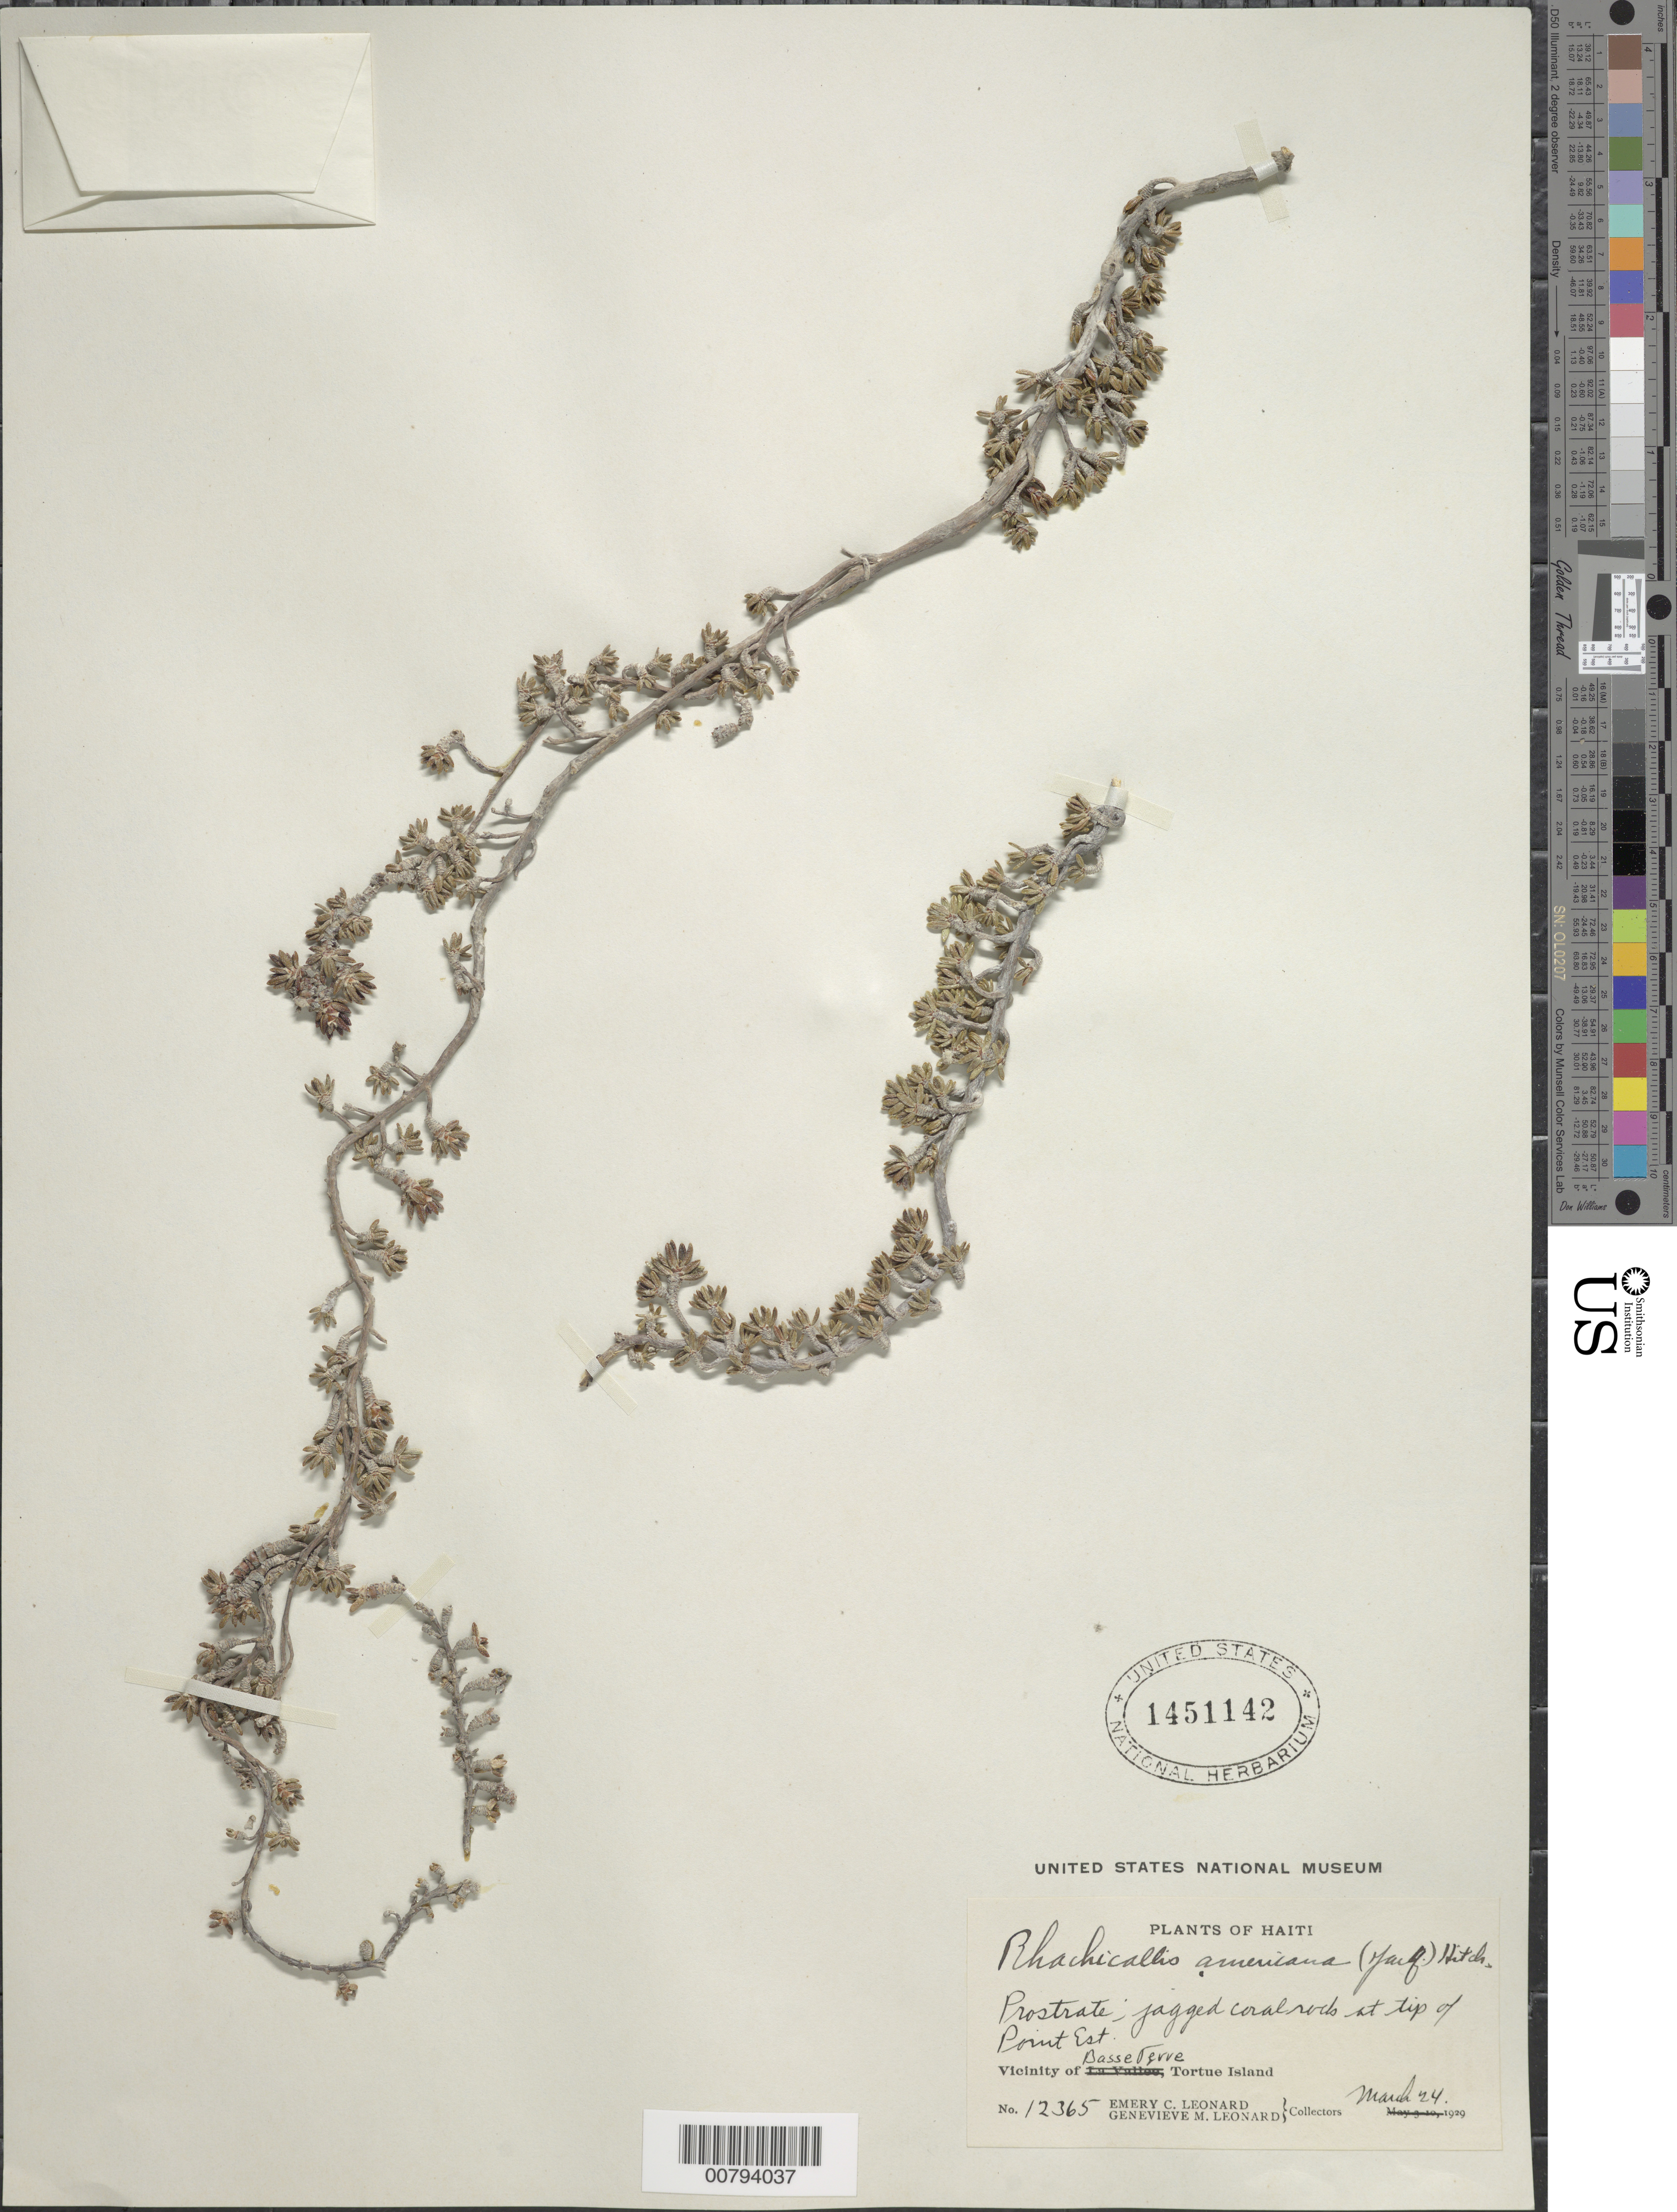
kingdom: Plantae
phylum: Tracheophyta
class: Magnoliopsida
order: Gentianales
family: Rubiaceae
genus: Rachicallis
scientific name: Rachicallis americana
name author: (Jacq.) Hitchc.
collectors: E. C. Leonard & E. C. Leonard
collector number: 12365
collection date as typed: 24 Mar 1929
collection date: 1929-03-24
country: Haiti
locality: At tip of Point Est. Vicinity of BasseTerre, Tortue Island.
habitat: Jagged coral rock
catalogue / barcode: US 1451142